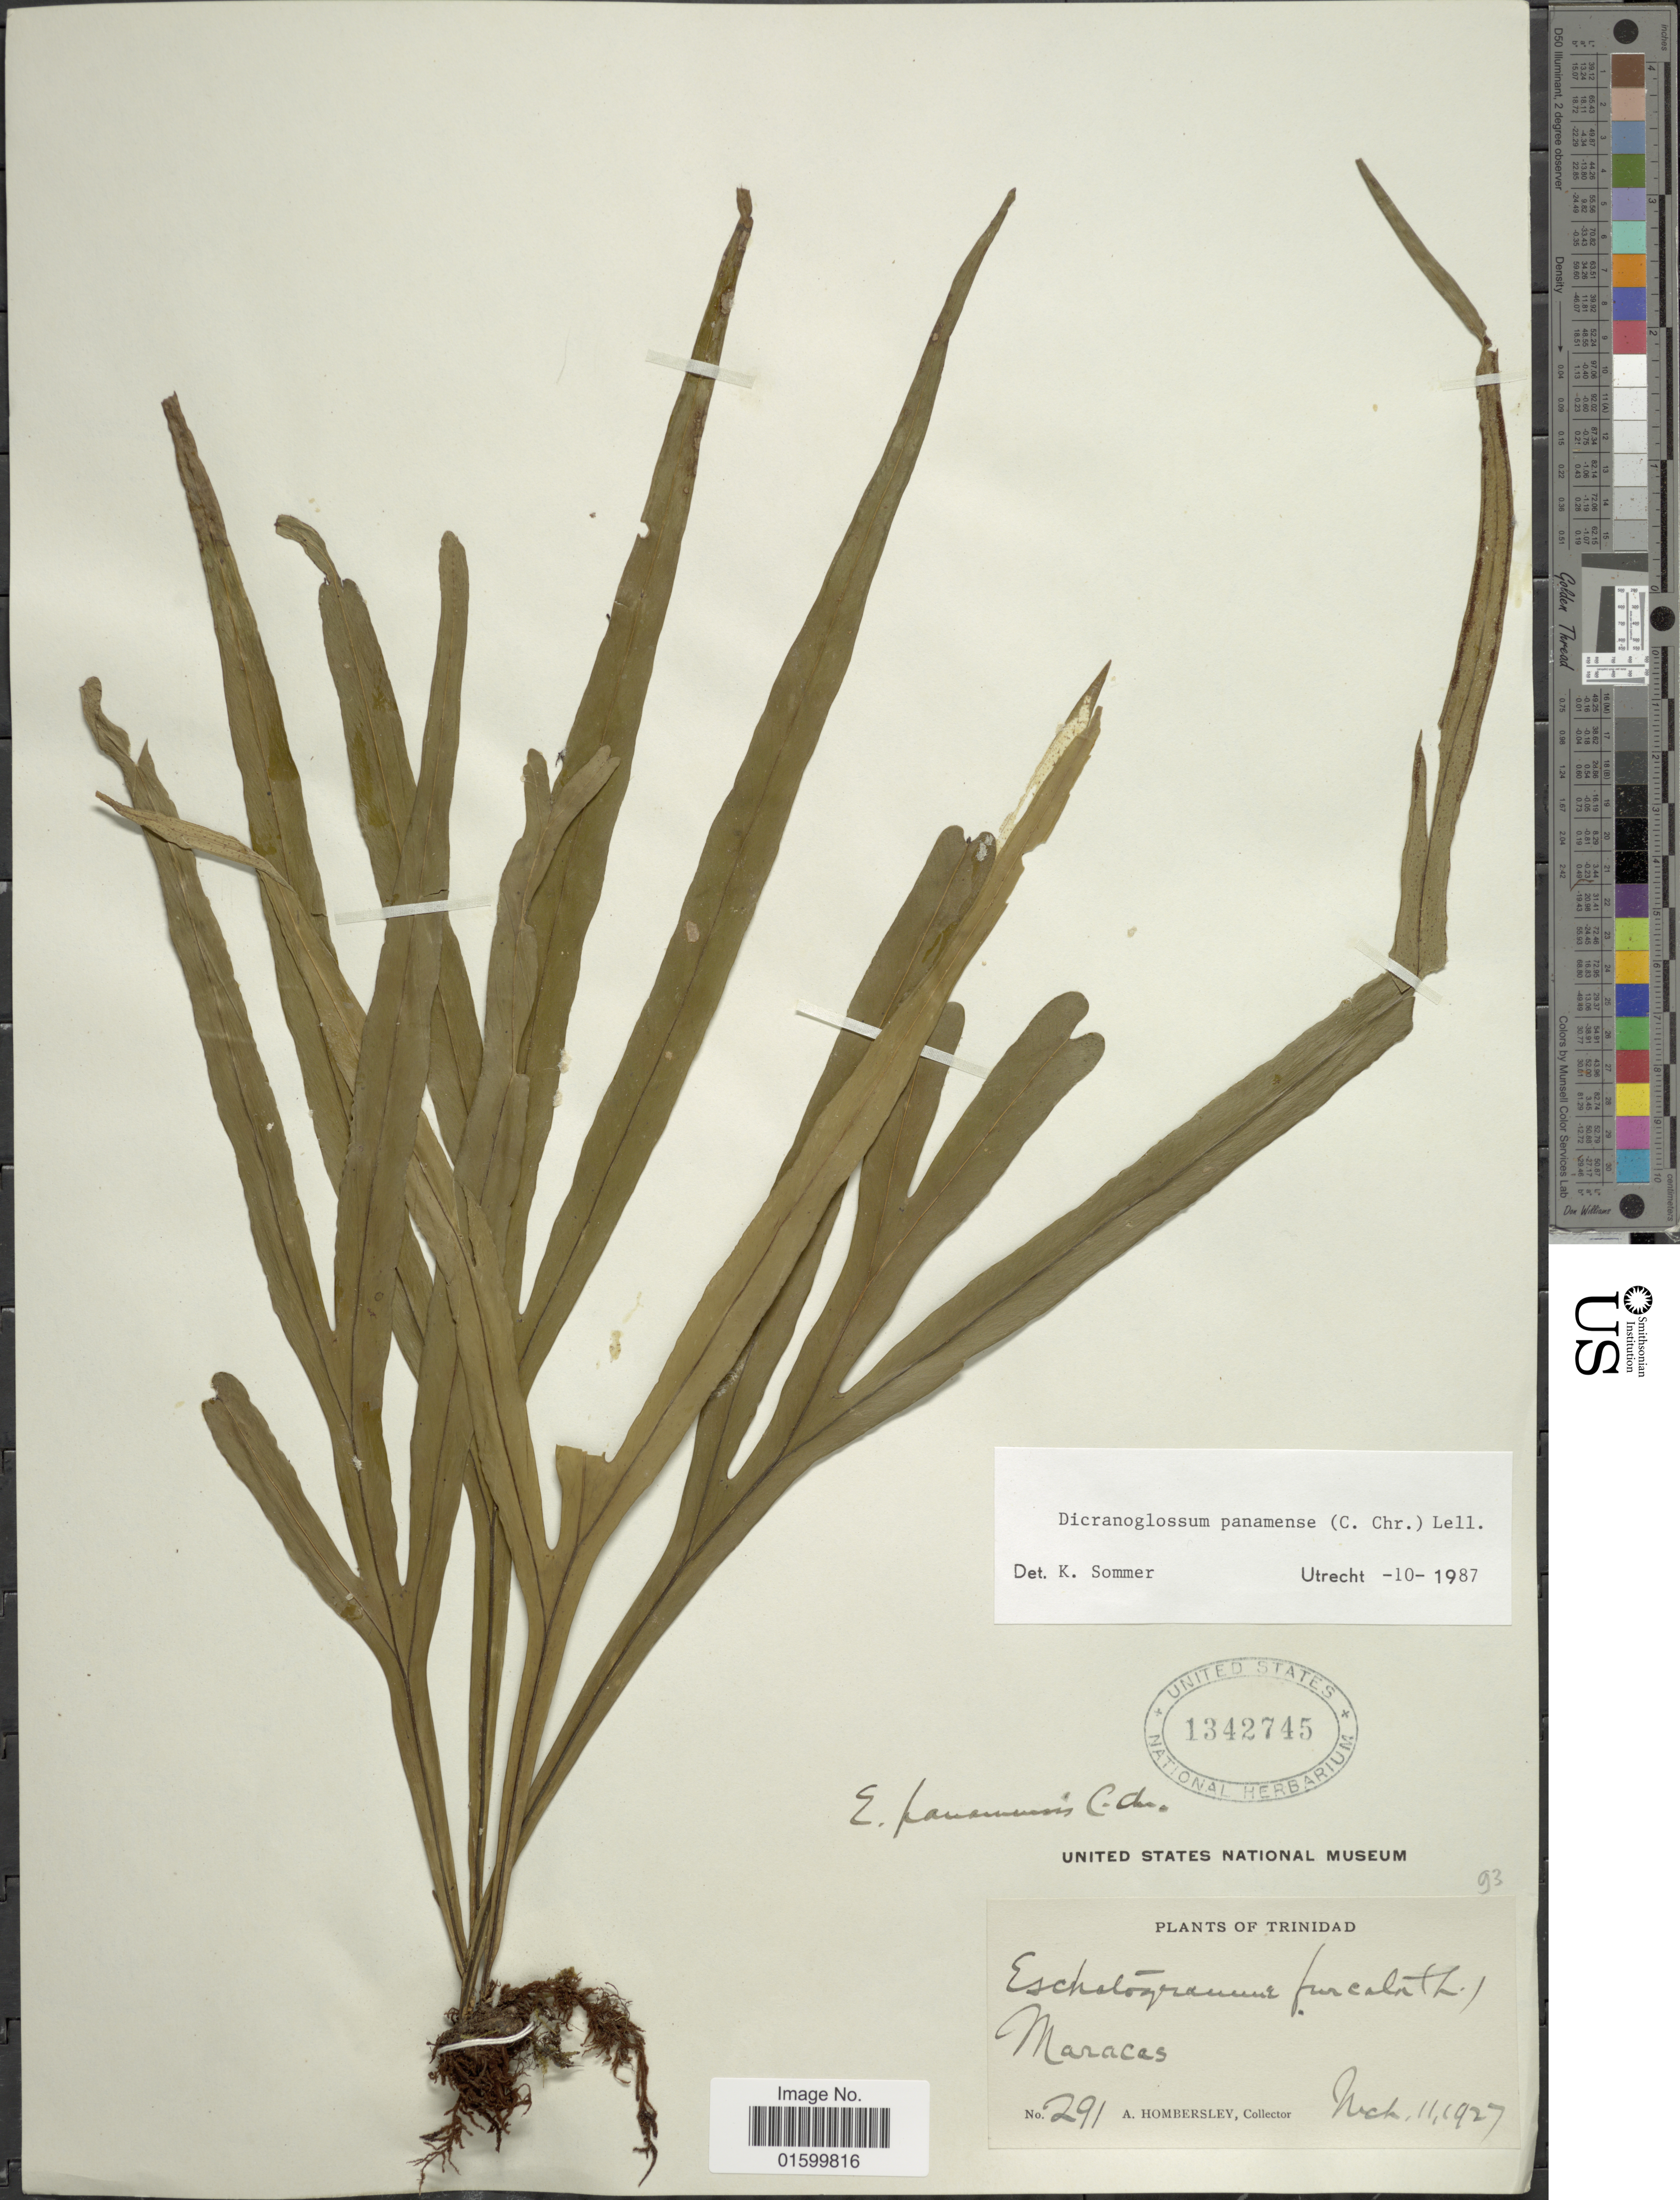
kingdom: Plantae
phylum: Tracheophyta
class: Polypodiopsida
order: Polypodiales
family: Polypodiaceae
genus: Pleopeltis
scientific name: Pleopeltis panamensis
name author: (Weath.) Pic. Serm.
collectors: A. Hombersley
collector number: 291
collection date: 1927-03-11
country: Trinidad and Tobago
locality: Trinidad, Maracas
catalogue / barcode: US 1342745